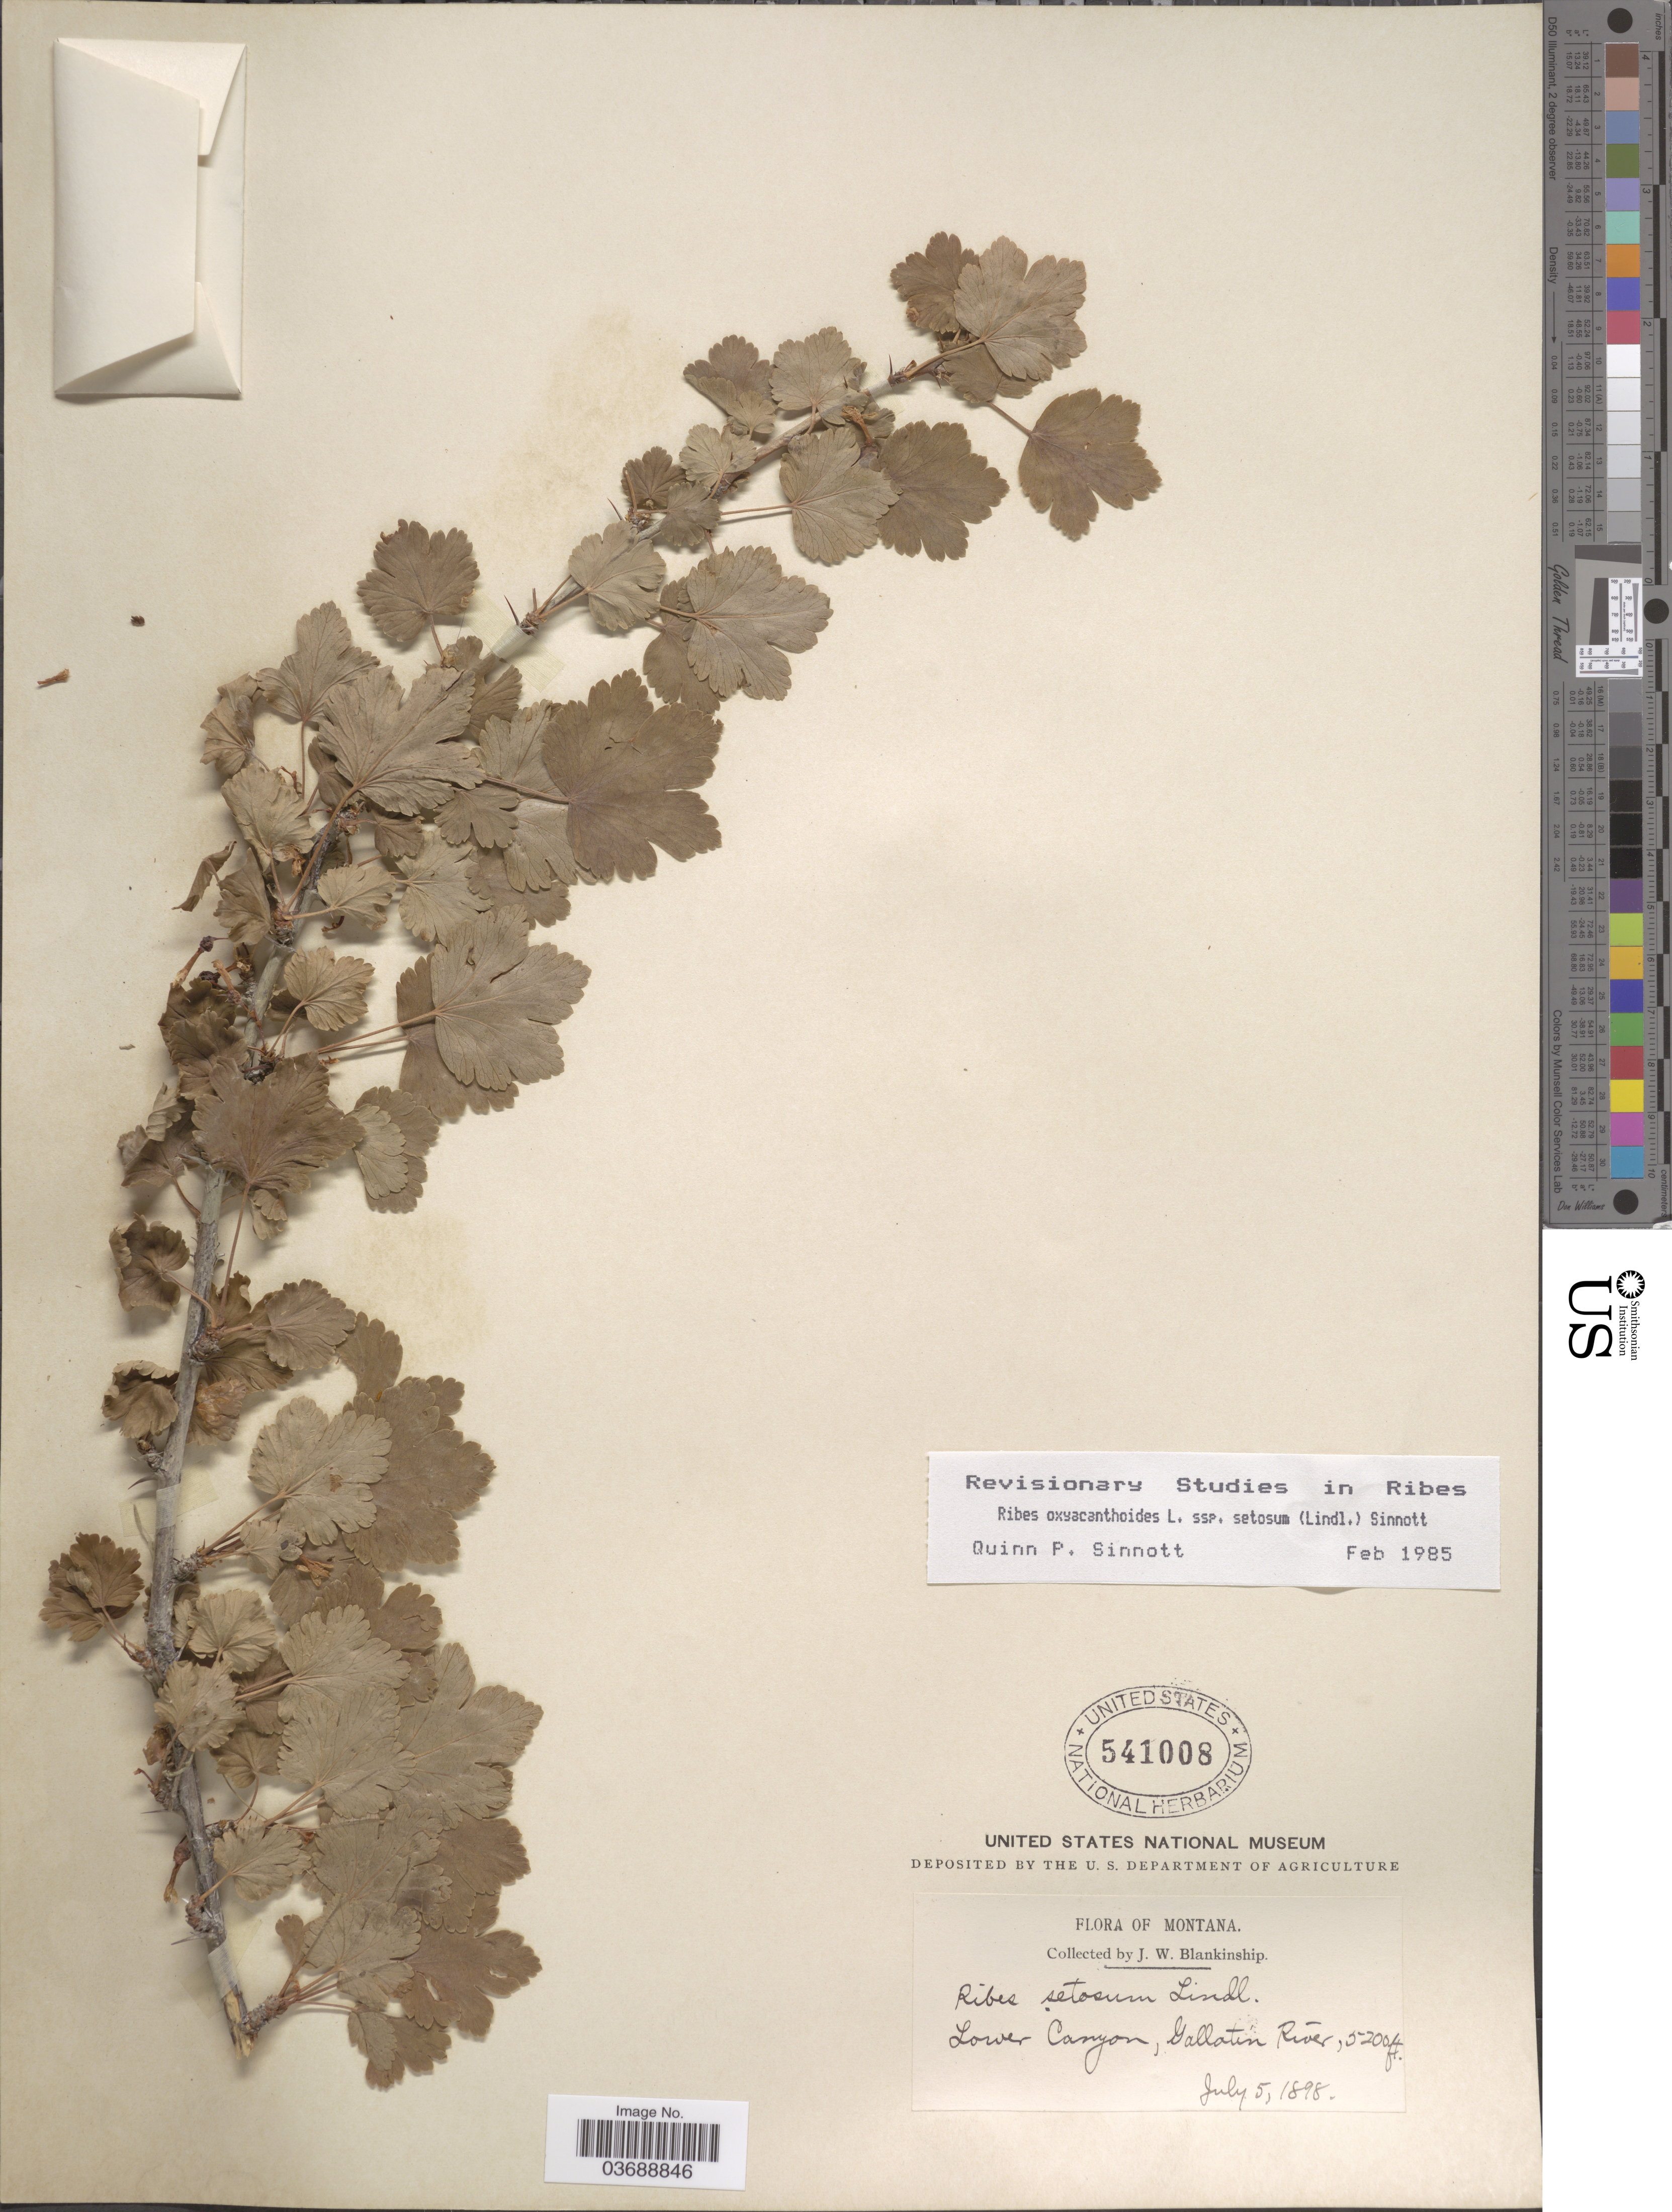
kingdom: Plantae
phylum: Tracheophyta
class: Magnoliopsida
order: Saxifragales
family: Grossulariaceae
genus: Ribes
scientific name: Ribes oxyacanthoides subsp. setosum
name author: (Lindl.) Q.P. Sinnott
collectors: J. W. Blankinship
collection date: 1898-07-05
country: United States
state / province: Montana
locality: Lower Canyon, Gallatin River.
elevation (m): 1585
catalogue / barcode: US 541008